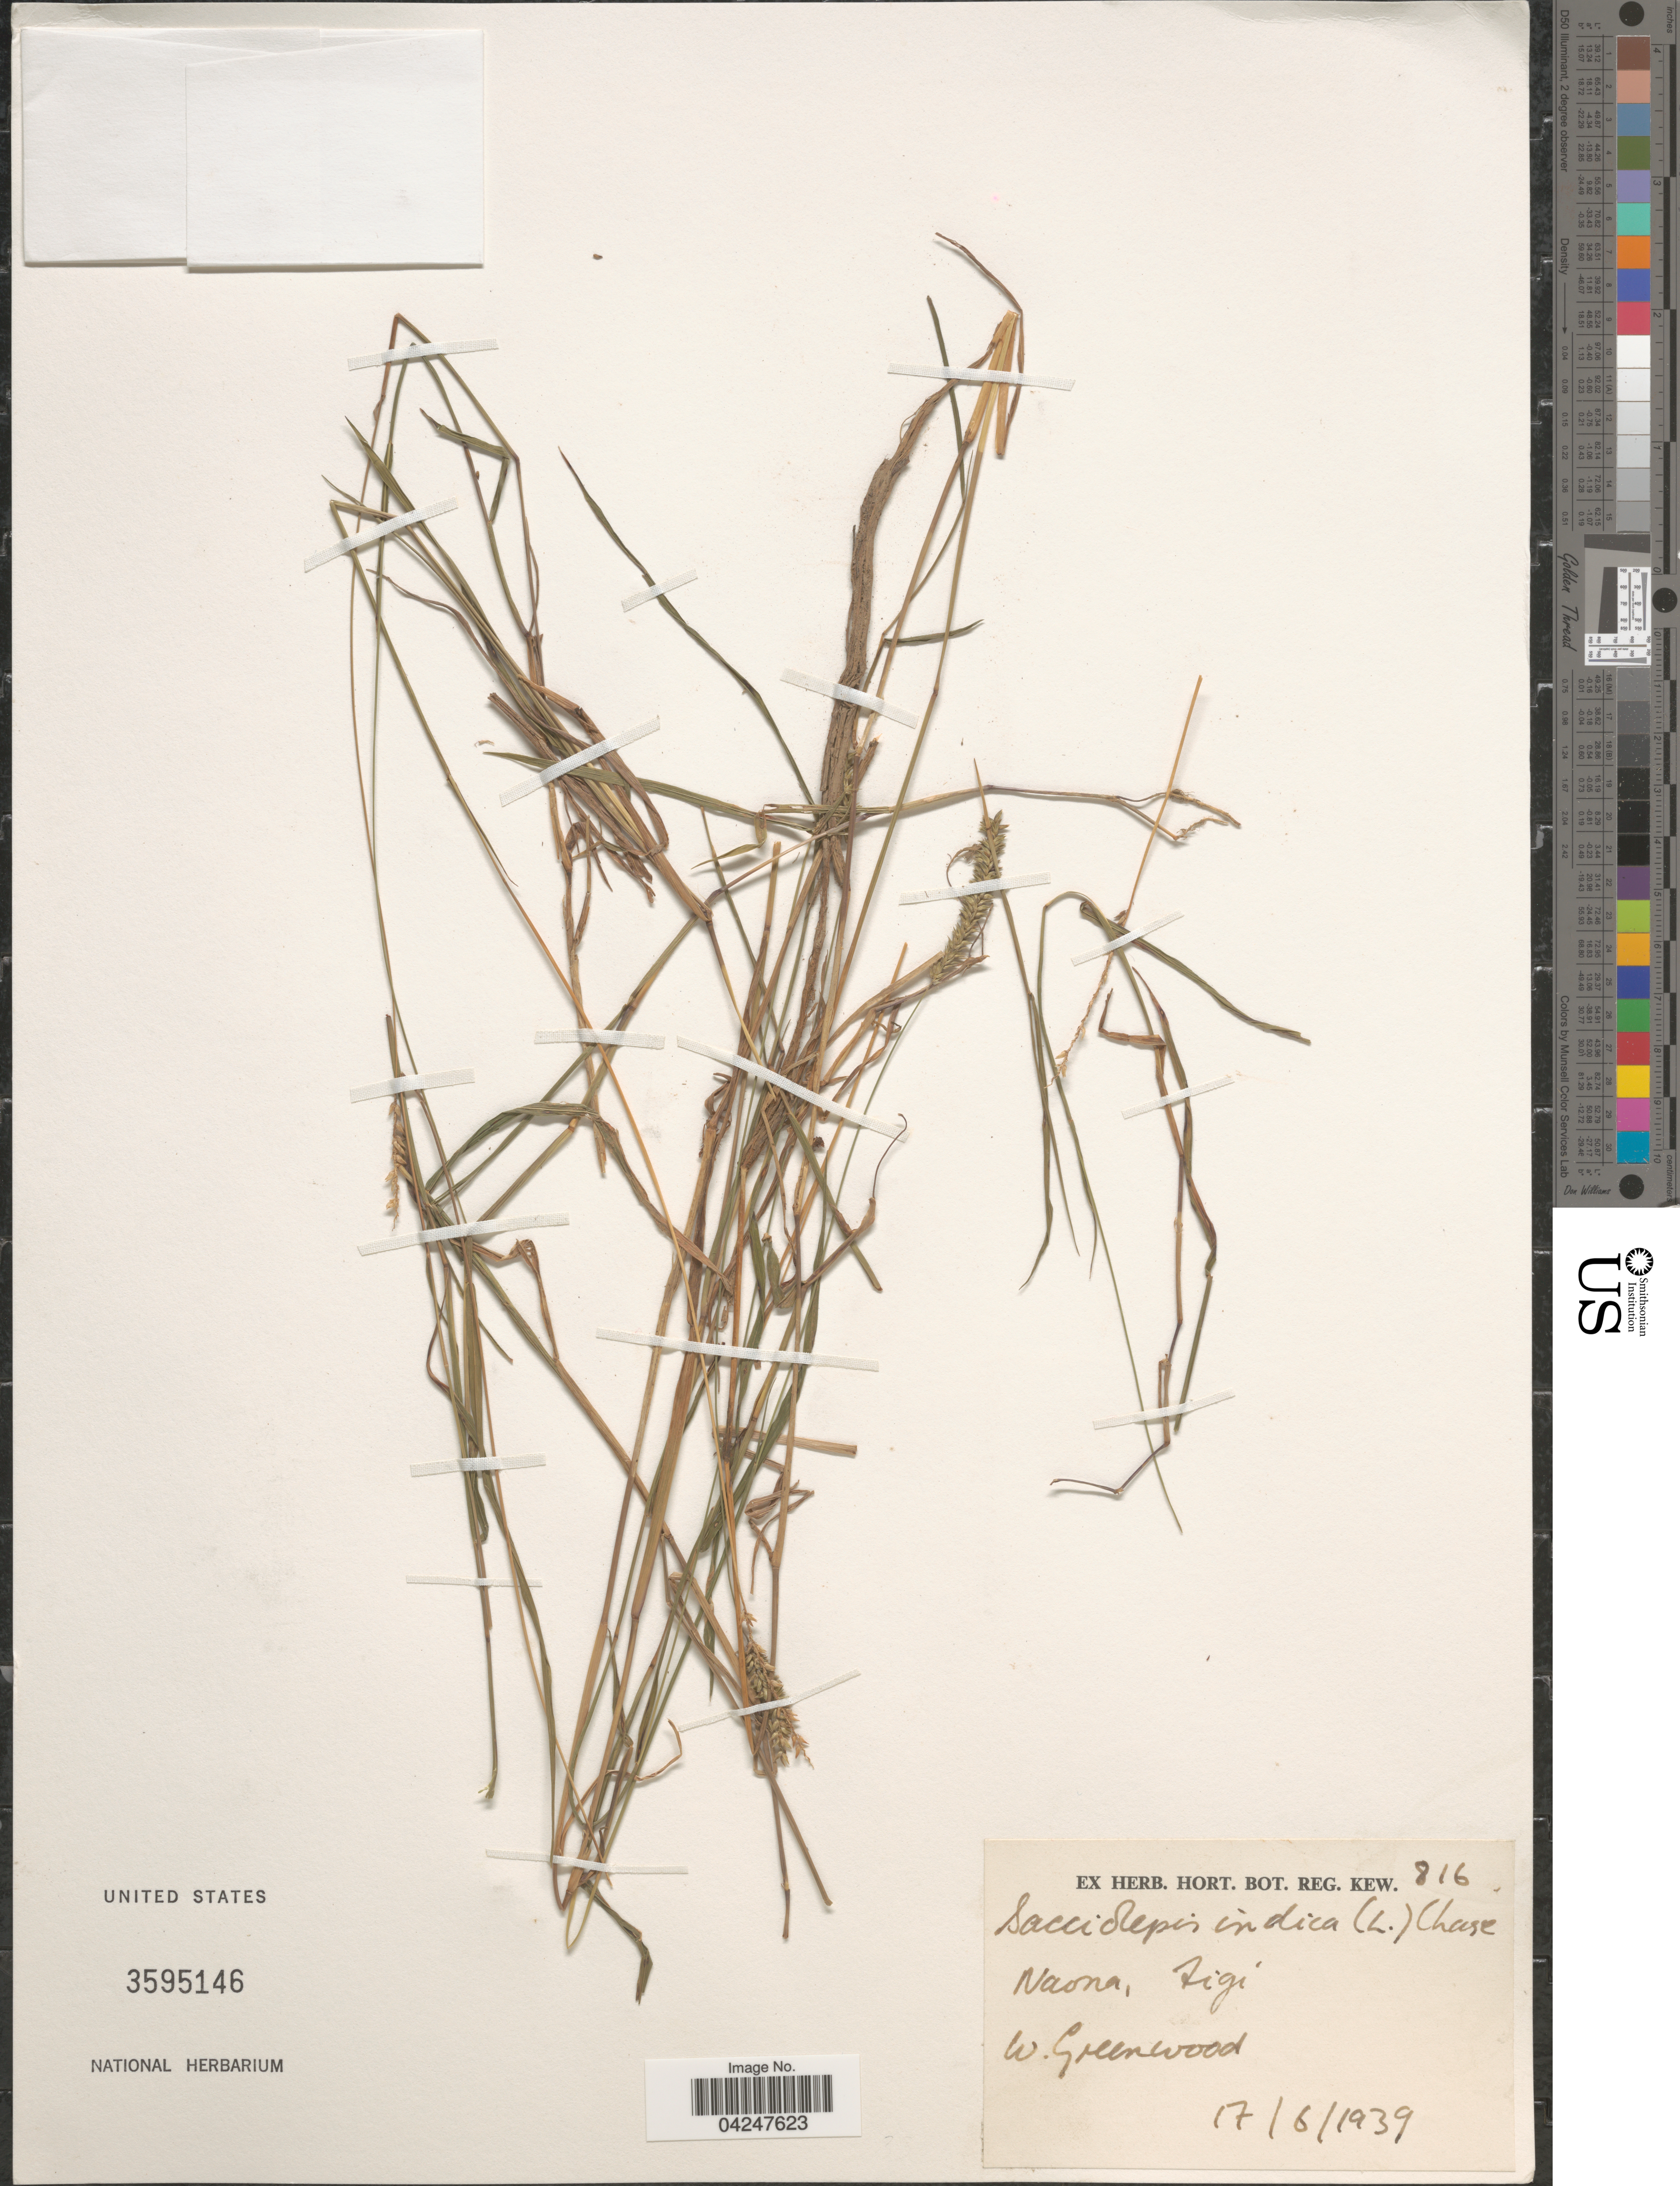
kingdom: Plantae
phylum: Tracheophyta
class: Liliopsida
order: Poales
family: Poaceae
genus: Sacciolepis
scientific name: Sacciolepis indica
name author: (L.) Chase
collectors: W. Greenwood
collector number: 816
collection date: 1939-06-17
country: Fiji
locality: Naona, Figi.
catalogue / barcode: US 3595146